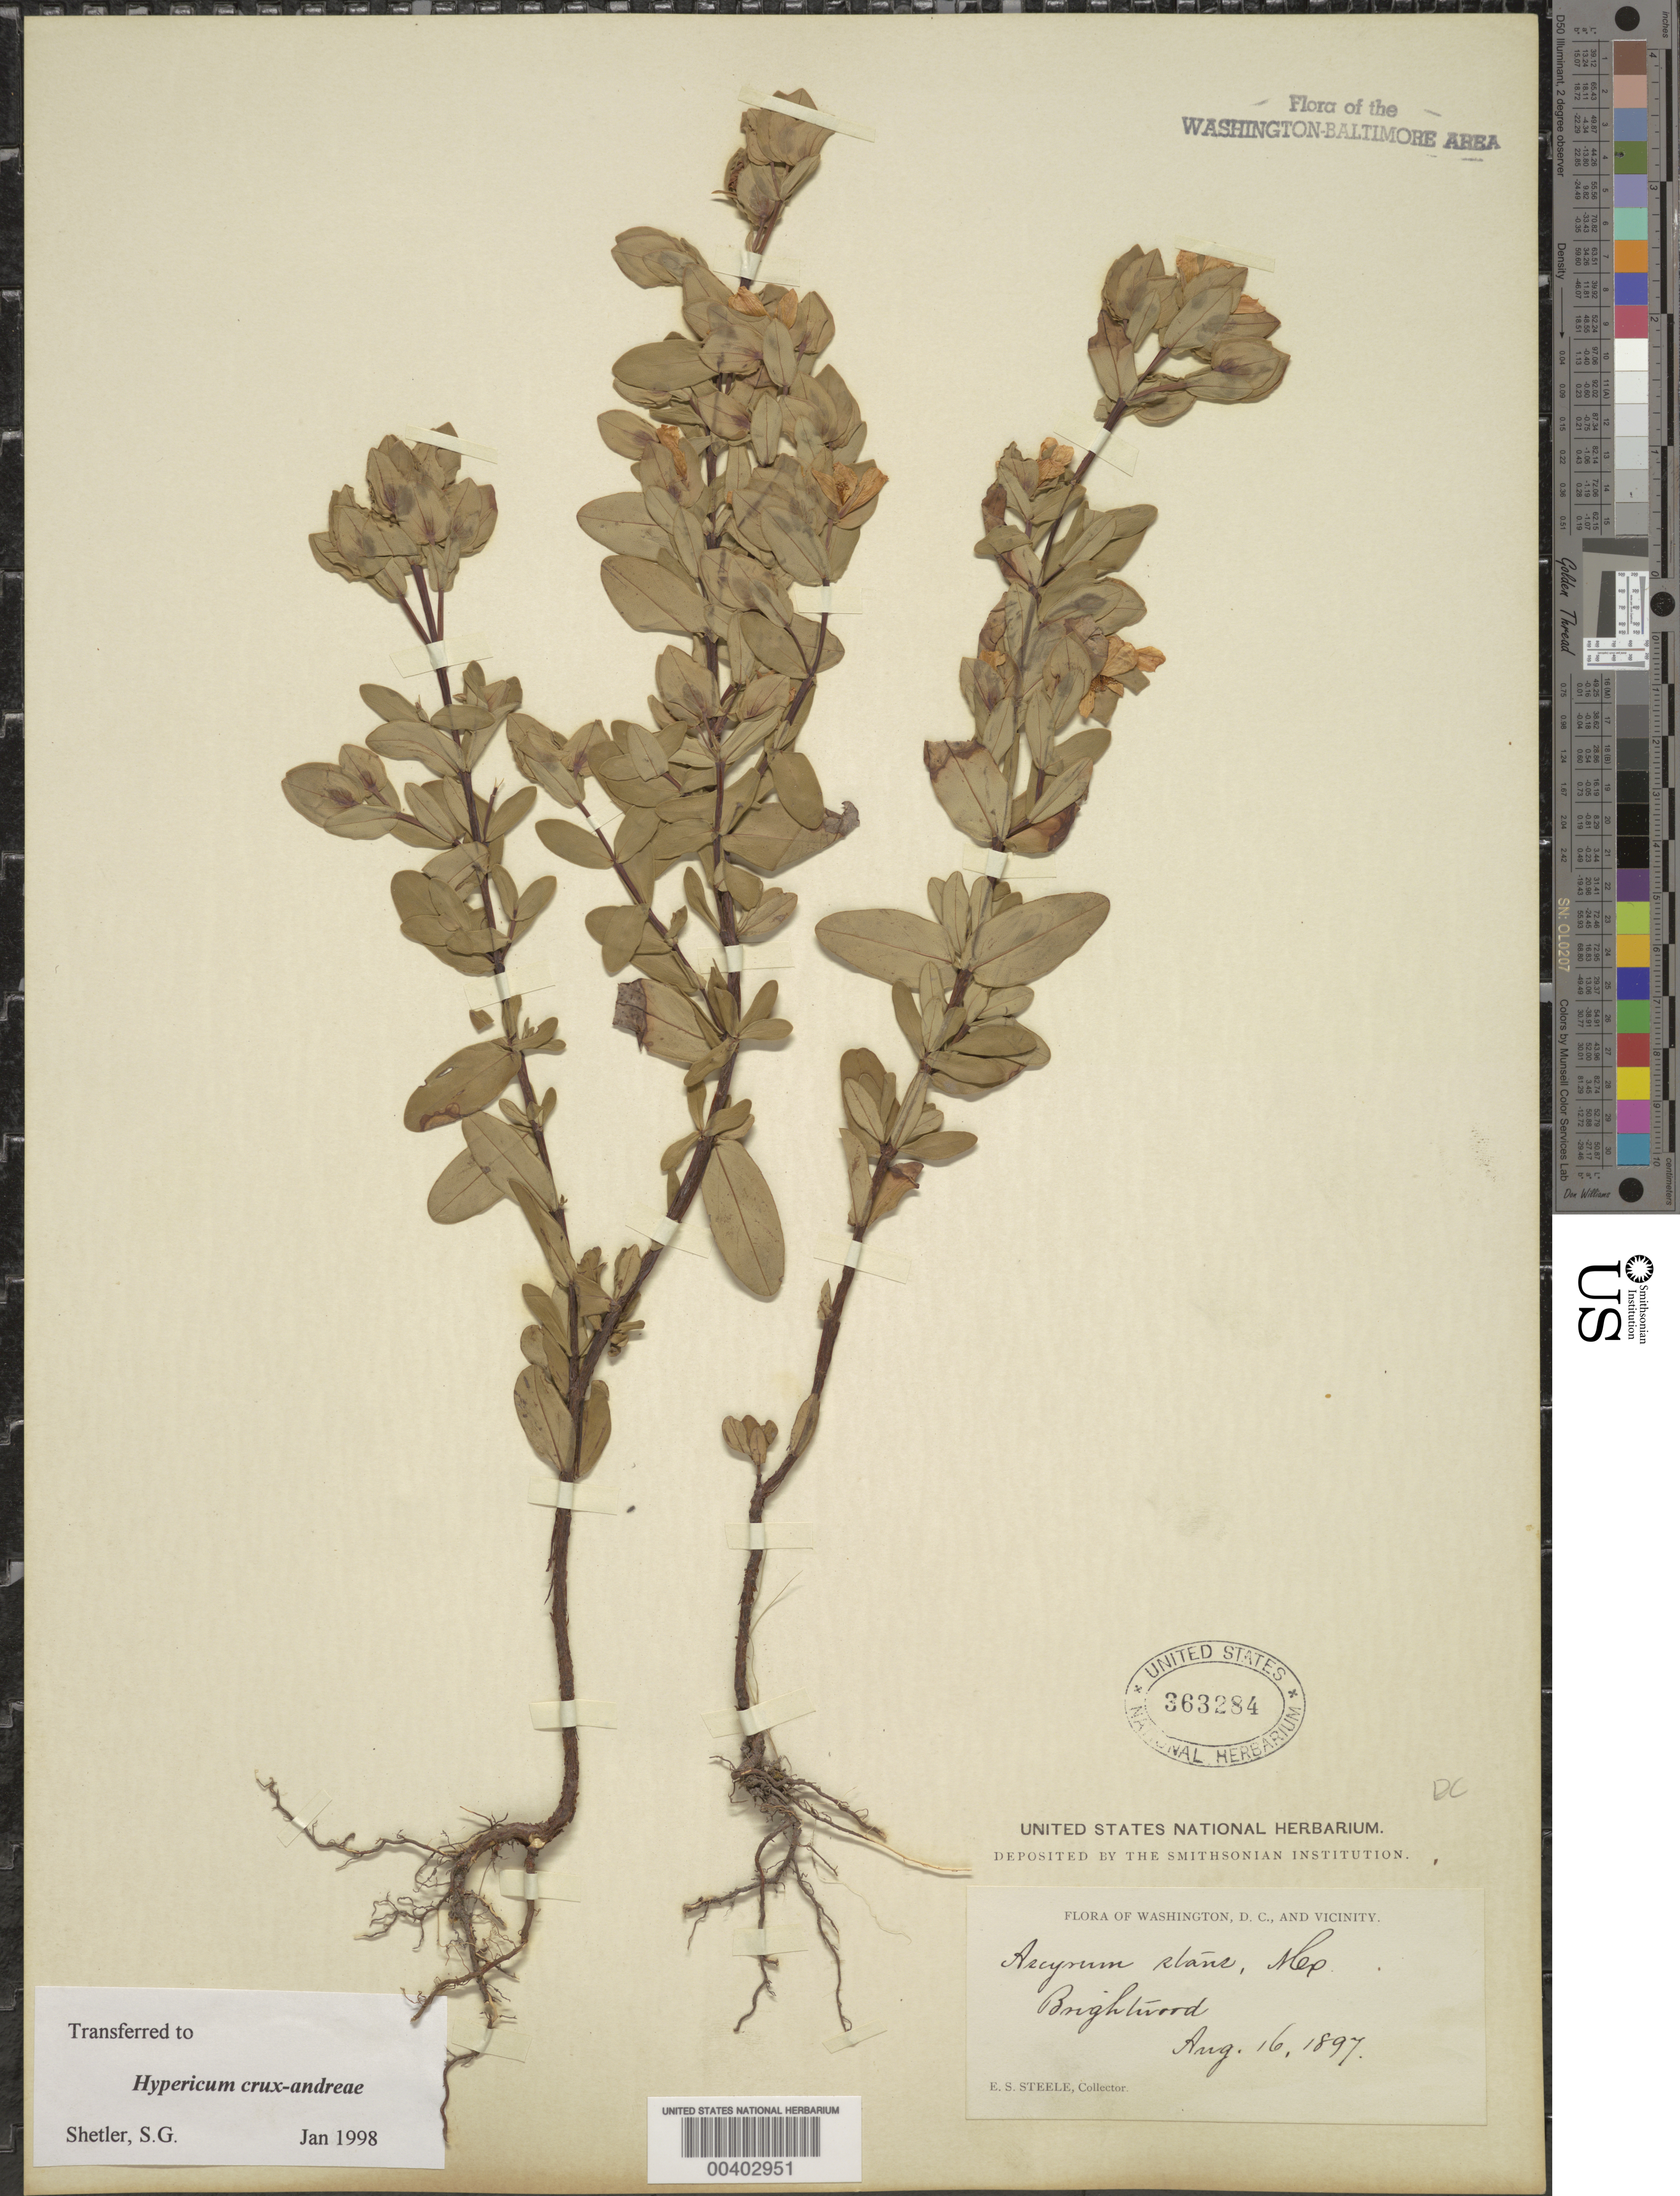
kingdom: Plantae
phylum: Tracheophyta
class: Magnoliopsida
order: Malpighiales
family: Hypericaceae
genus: Hypericum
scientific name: Hypericum crux-andreae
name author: (L.) Crantz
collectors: E. Steele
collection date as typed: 16 Aug 1897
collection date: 1897-08-16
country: United States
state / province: District of Columbia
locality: Brightwood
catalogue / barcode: US 363284